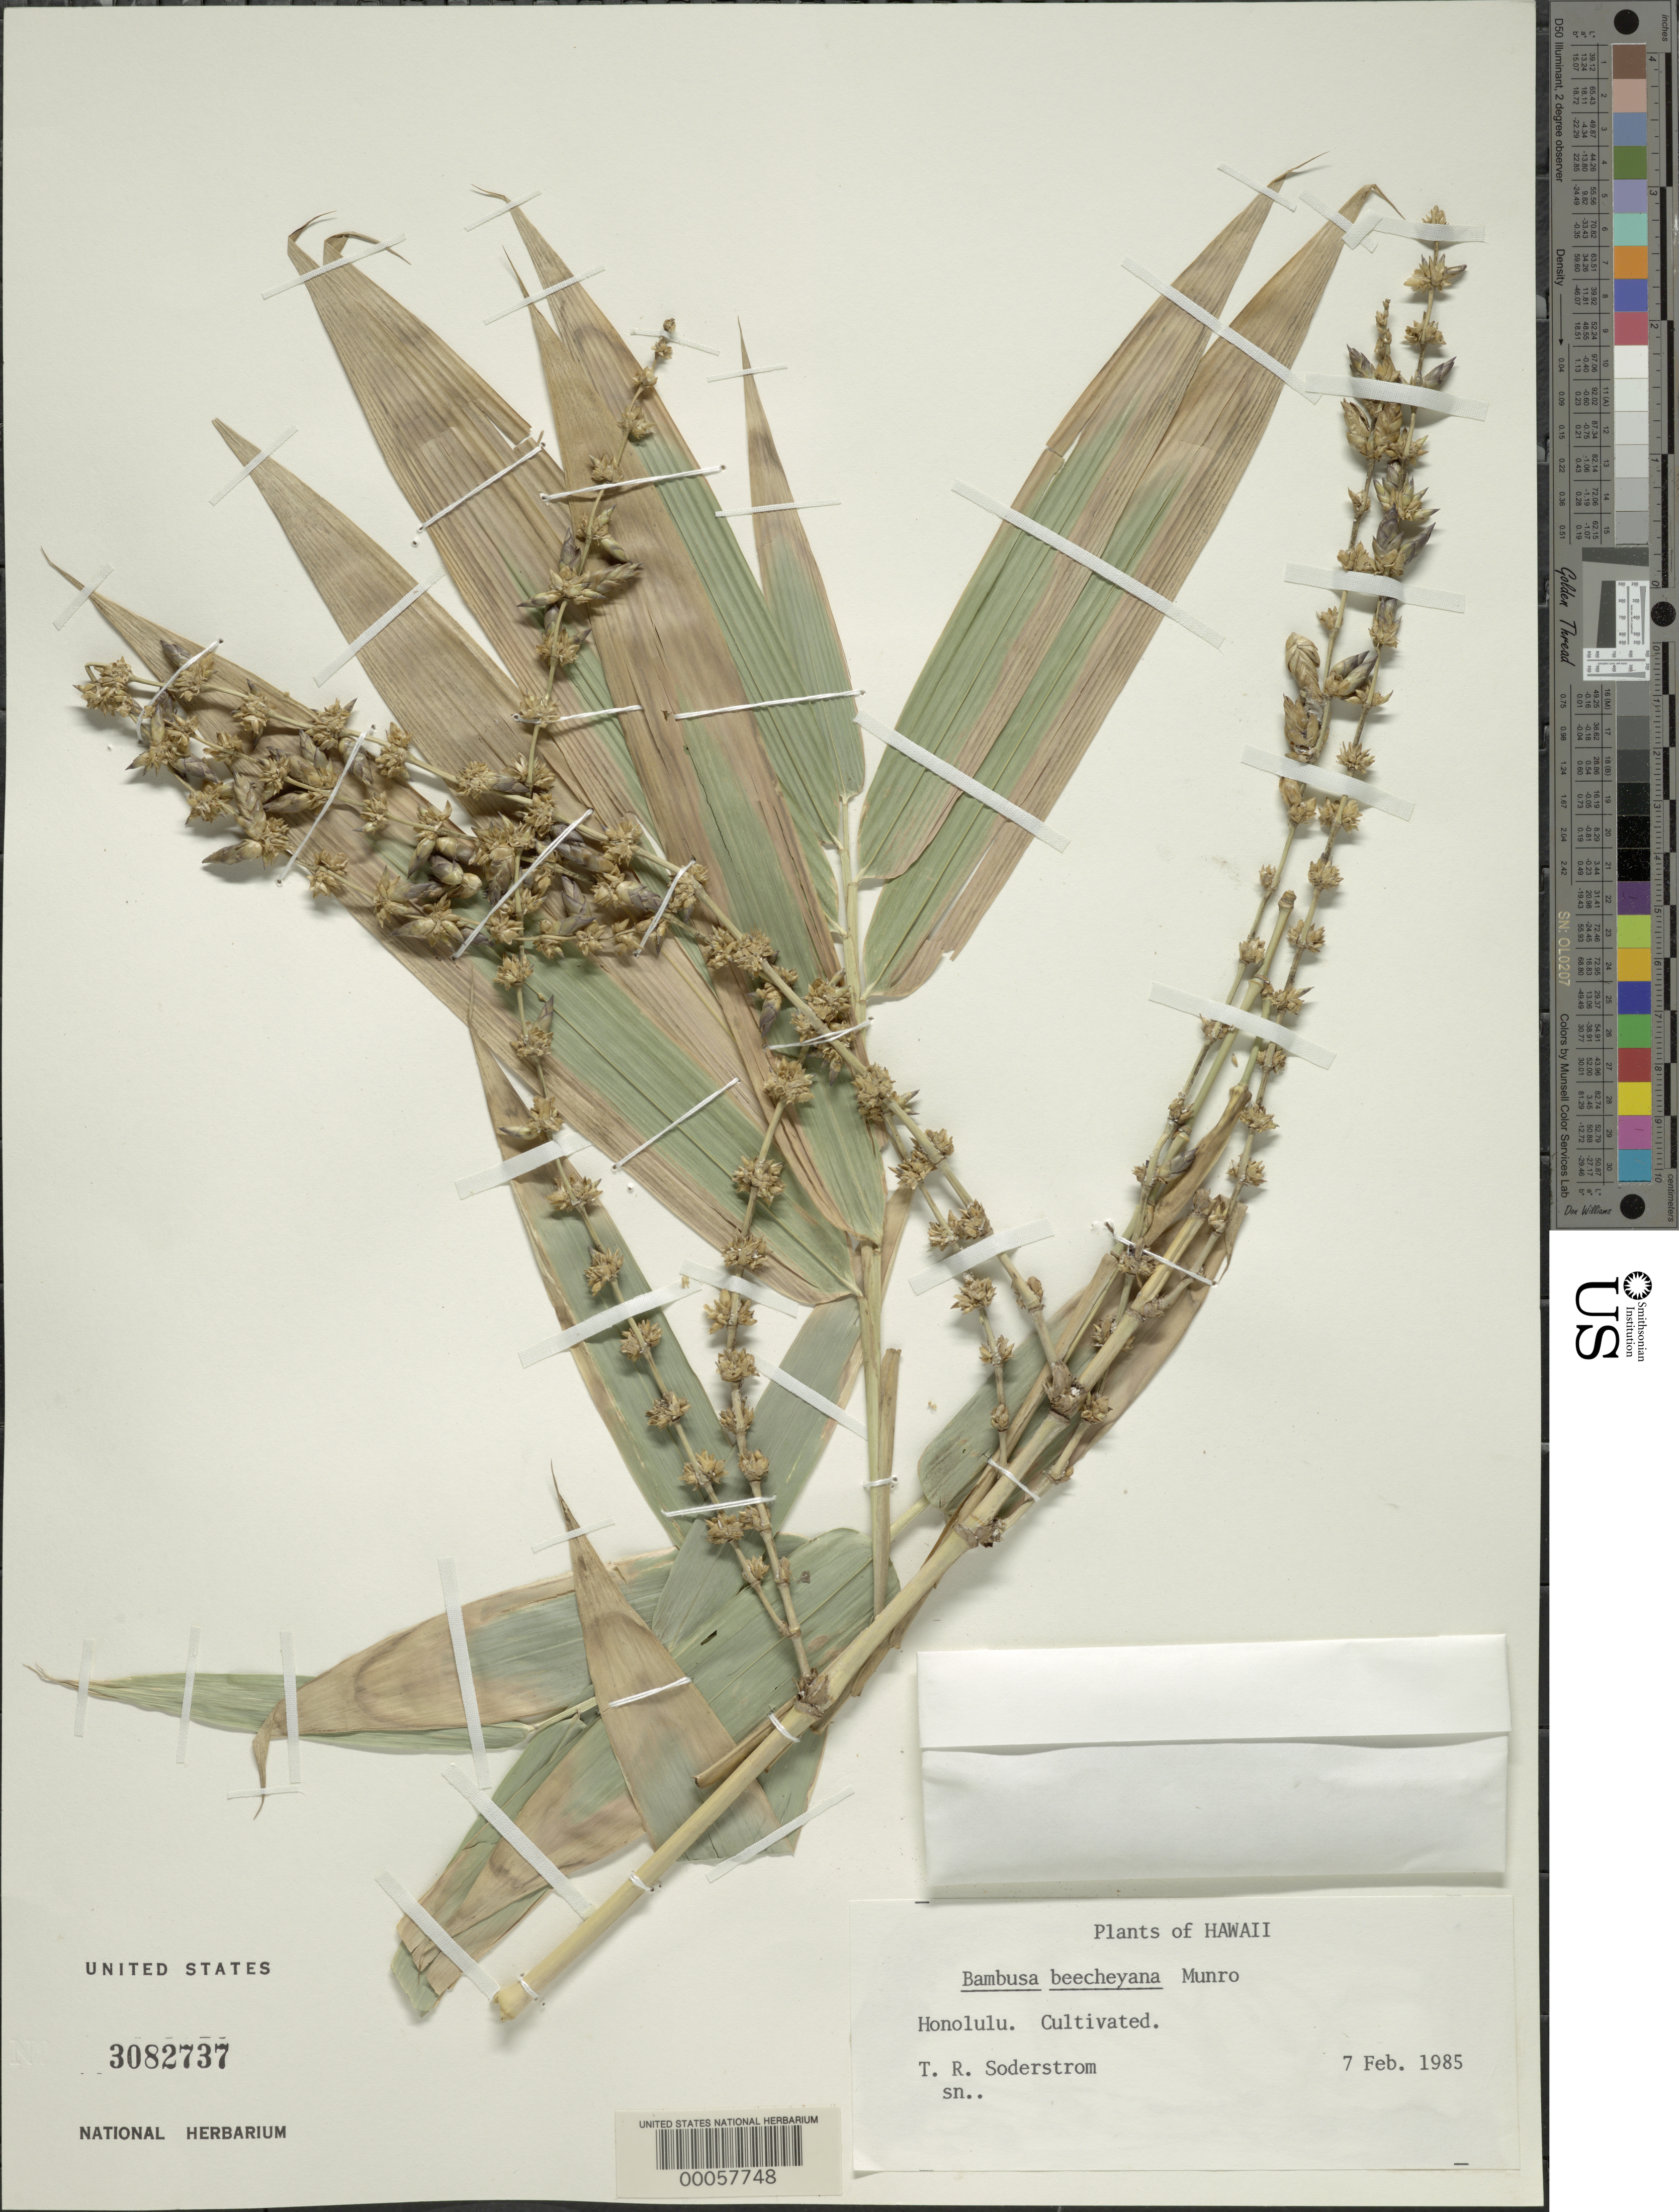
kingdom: Plantae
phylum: Tracheophyta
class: Liliopsida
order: Poales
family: Poaceae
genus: Bambusa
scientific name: Bambusa beecheyana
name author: Munro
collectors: T. R. Soderstrom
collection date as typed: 07 Feb 1985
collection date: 1985-02-07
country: United States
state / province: Hawaii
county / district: Maui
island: Maui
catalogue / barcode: US 3082737